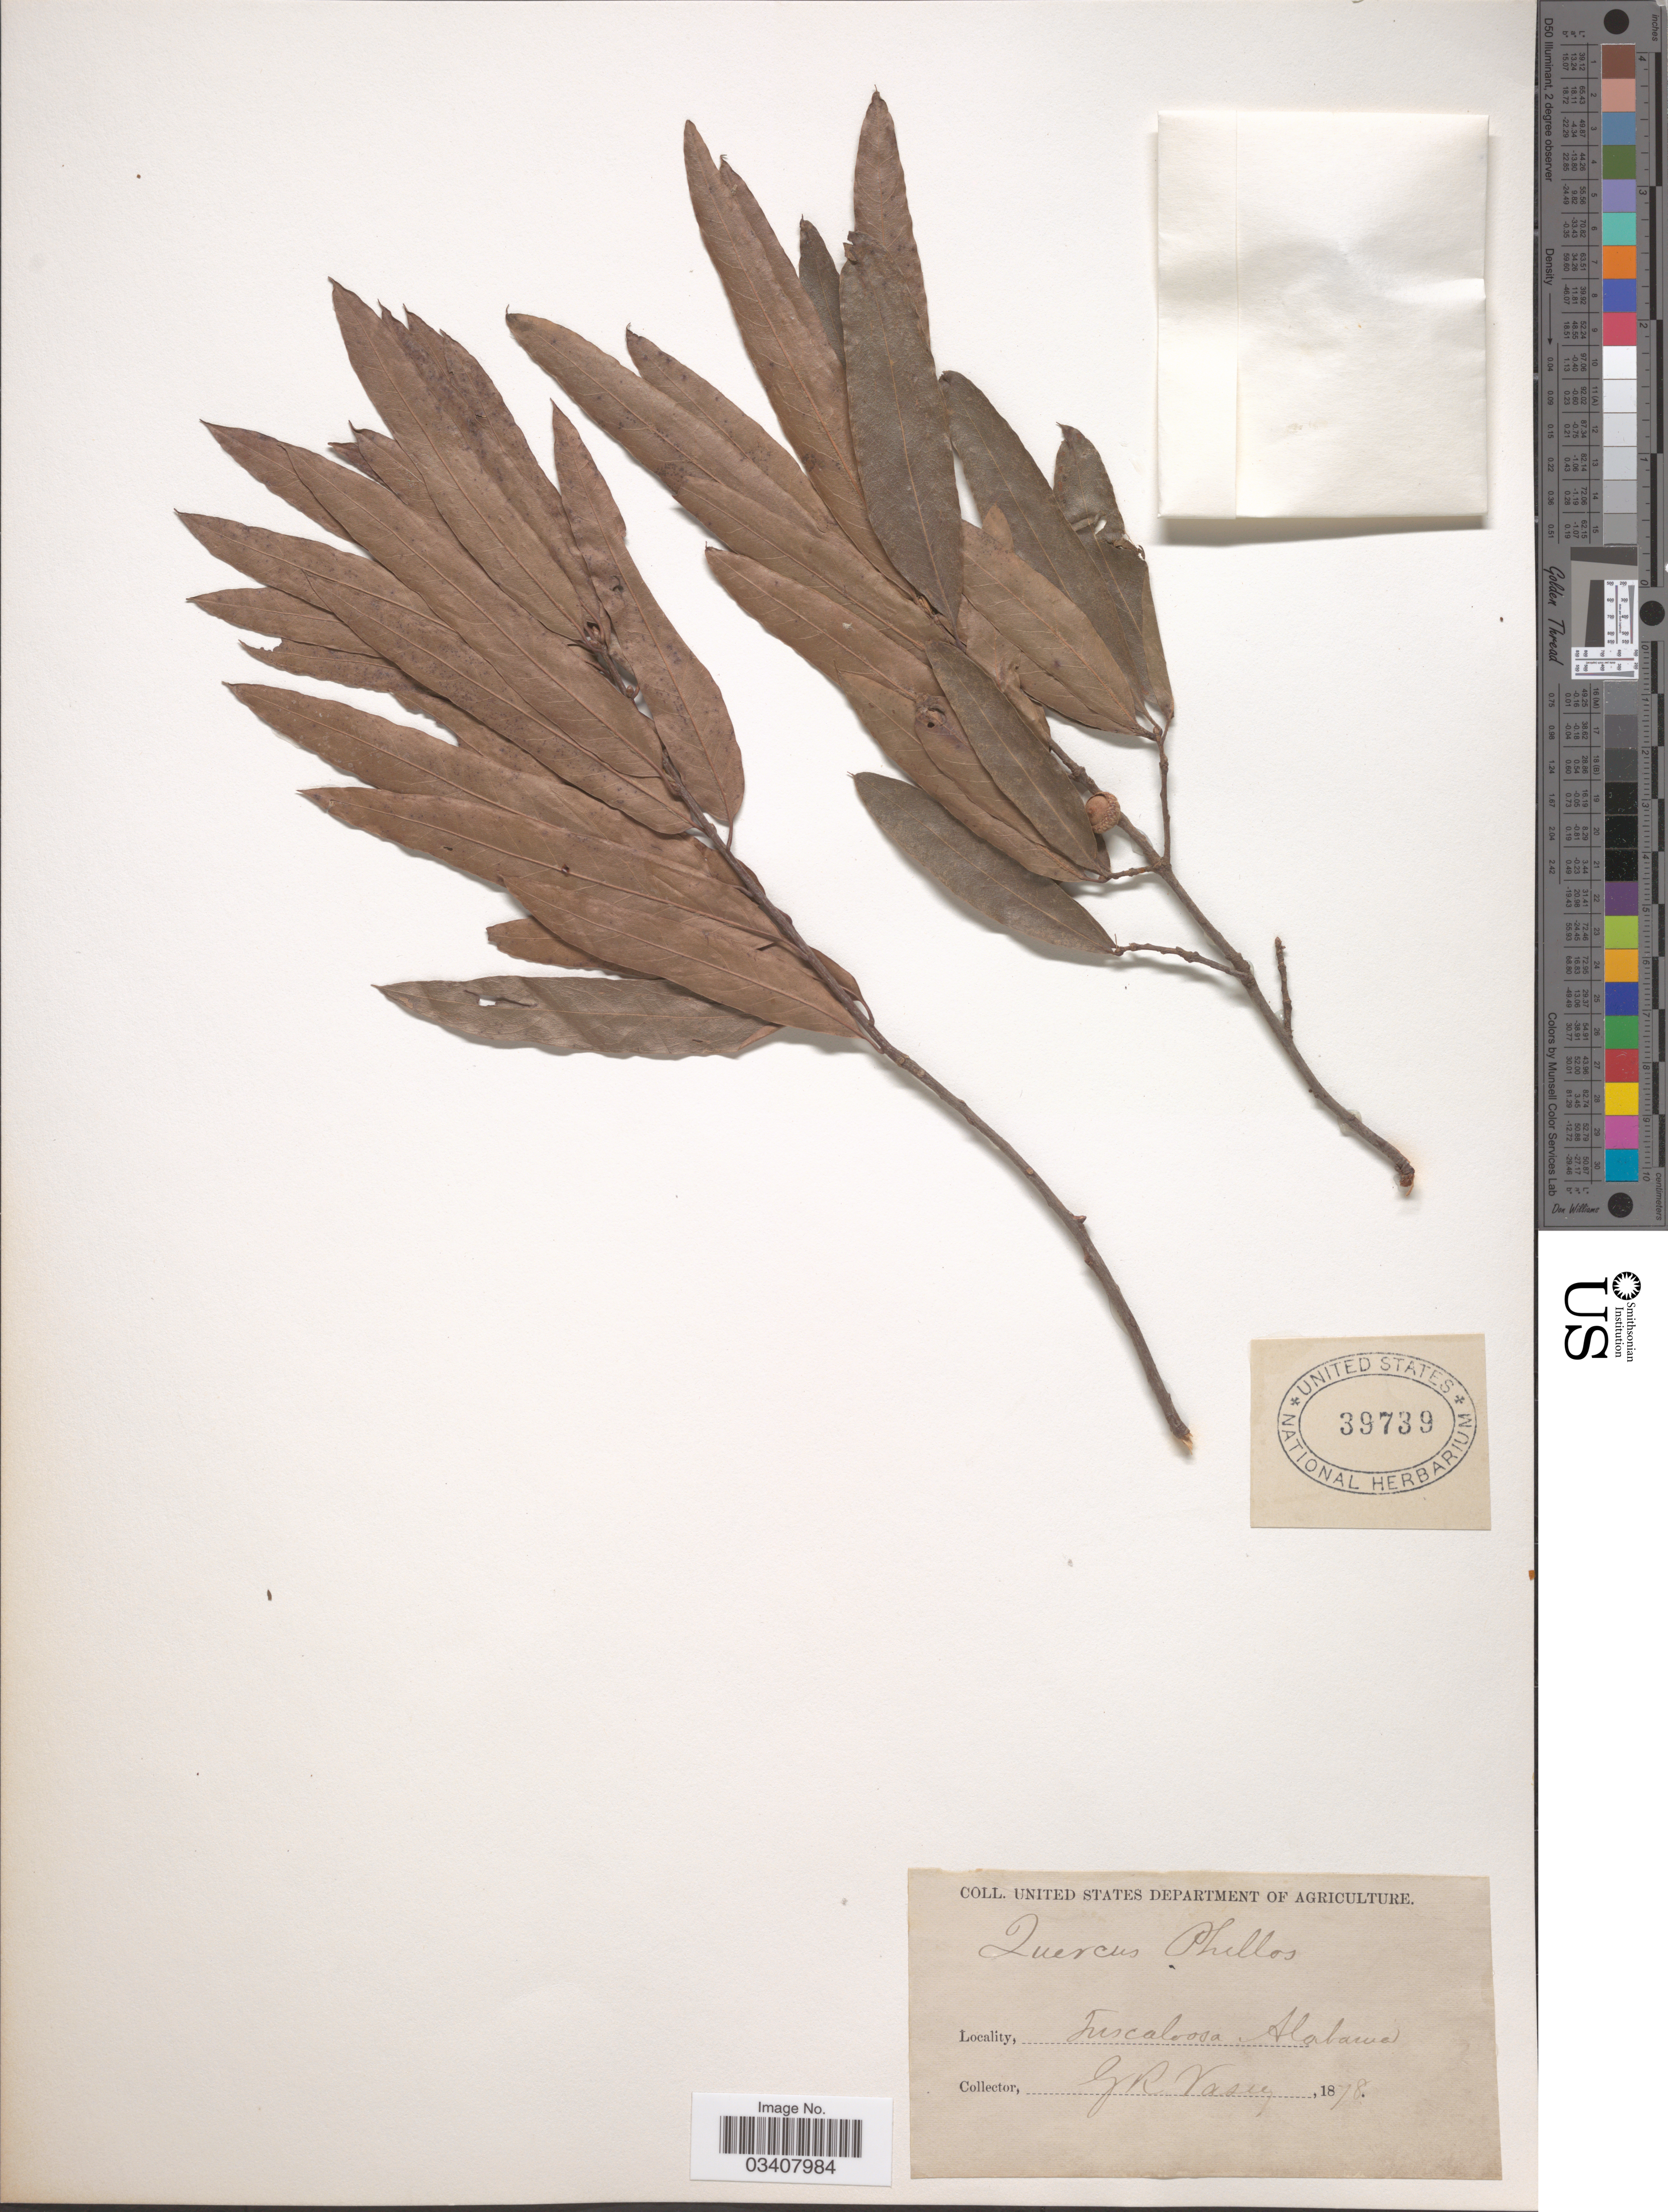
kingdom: Plantae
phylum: Tracheophyta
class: Magnoliopsida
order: Fagales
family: Fagaceae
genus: Quercus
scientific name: Quercus phellos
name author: L.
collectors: G. R. Vasey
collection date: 1878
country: United States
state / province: Alabama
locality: Tuscaloosa.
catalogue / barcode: US 39739